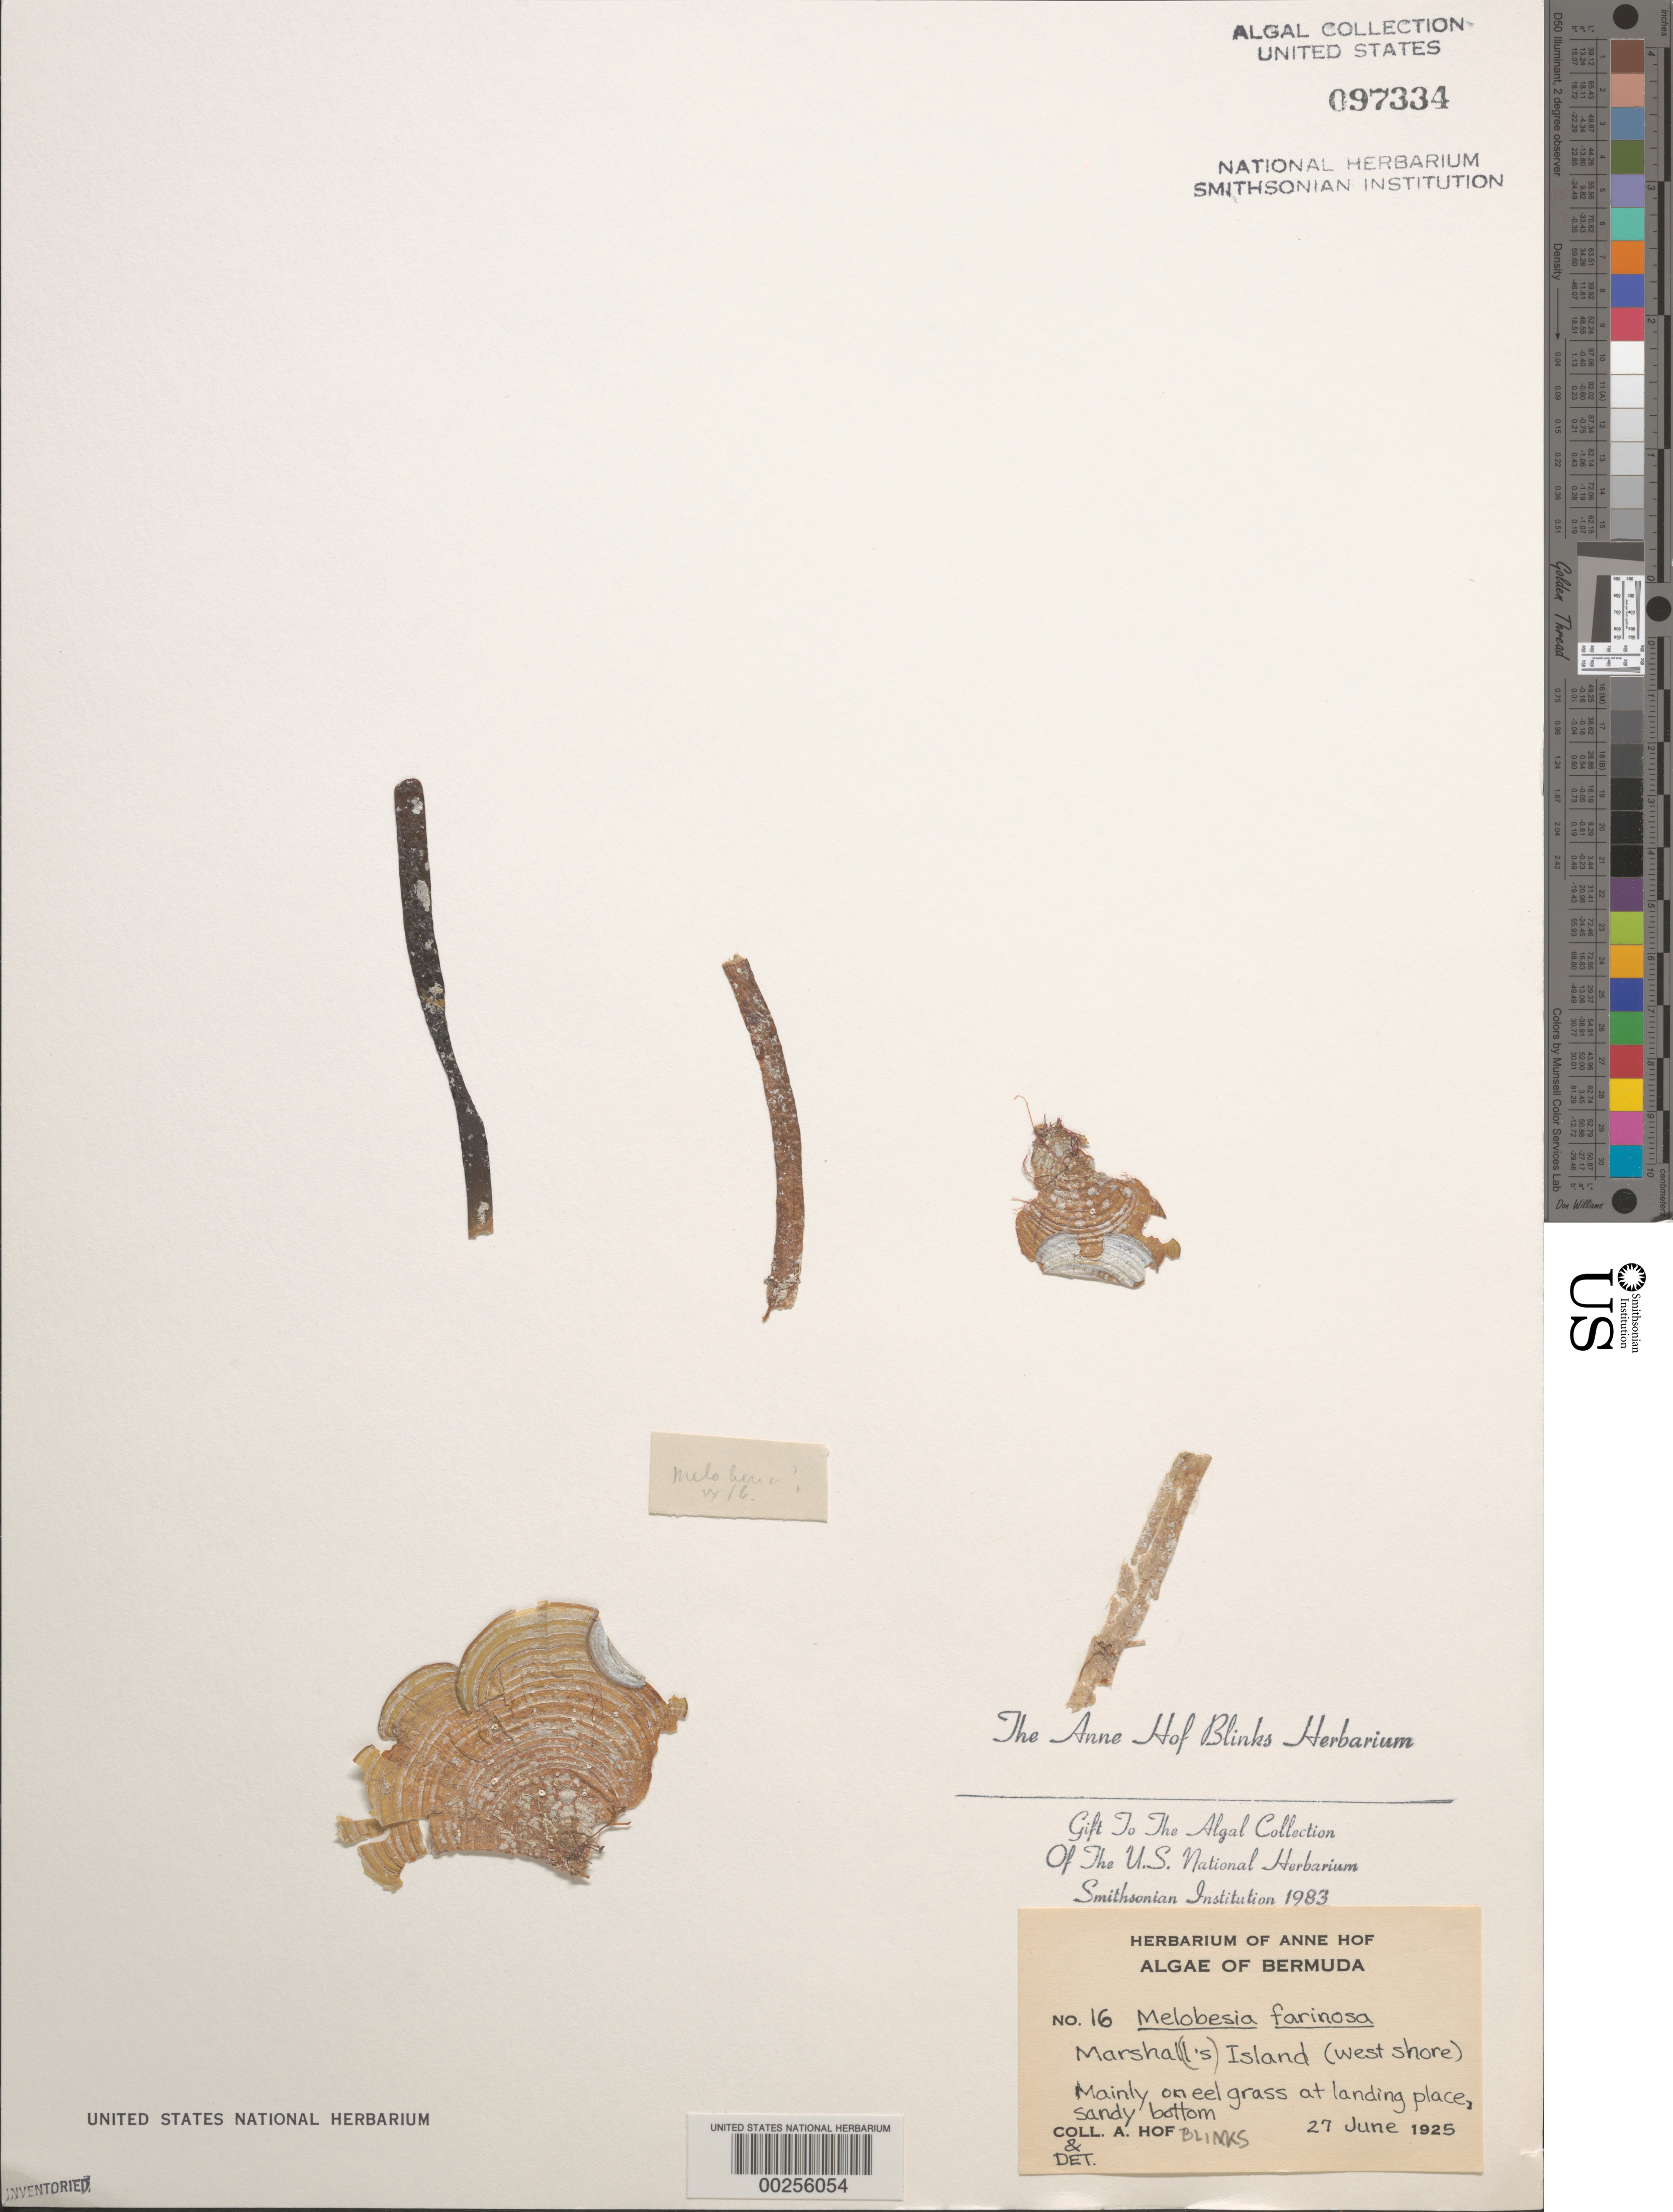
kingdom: Plantae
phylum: Rhodophyta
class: Florideophyceae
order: Corallinales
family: Hydrolithaceae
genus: Hydrolithon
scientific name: Hydrolithon farinosum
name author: (J.V.Lamouroux) Penrose & Y.M. Chamb.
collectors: A. Blinks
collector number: AHB 16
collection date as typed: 27 Jun 1925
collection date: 1925-06-27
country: Bermuda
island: Bermuda Island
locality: Marshal Island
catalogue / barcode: US 97334